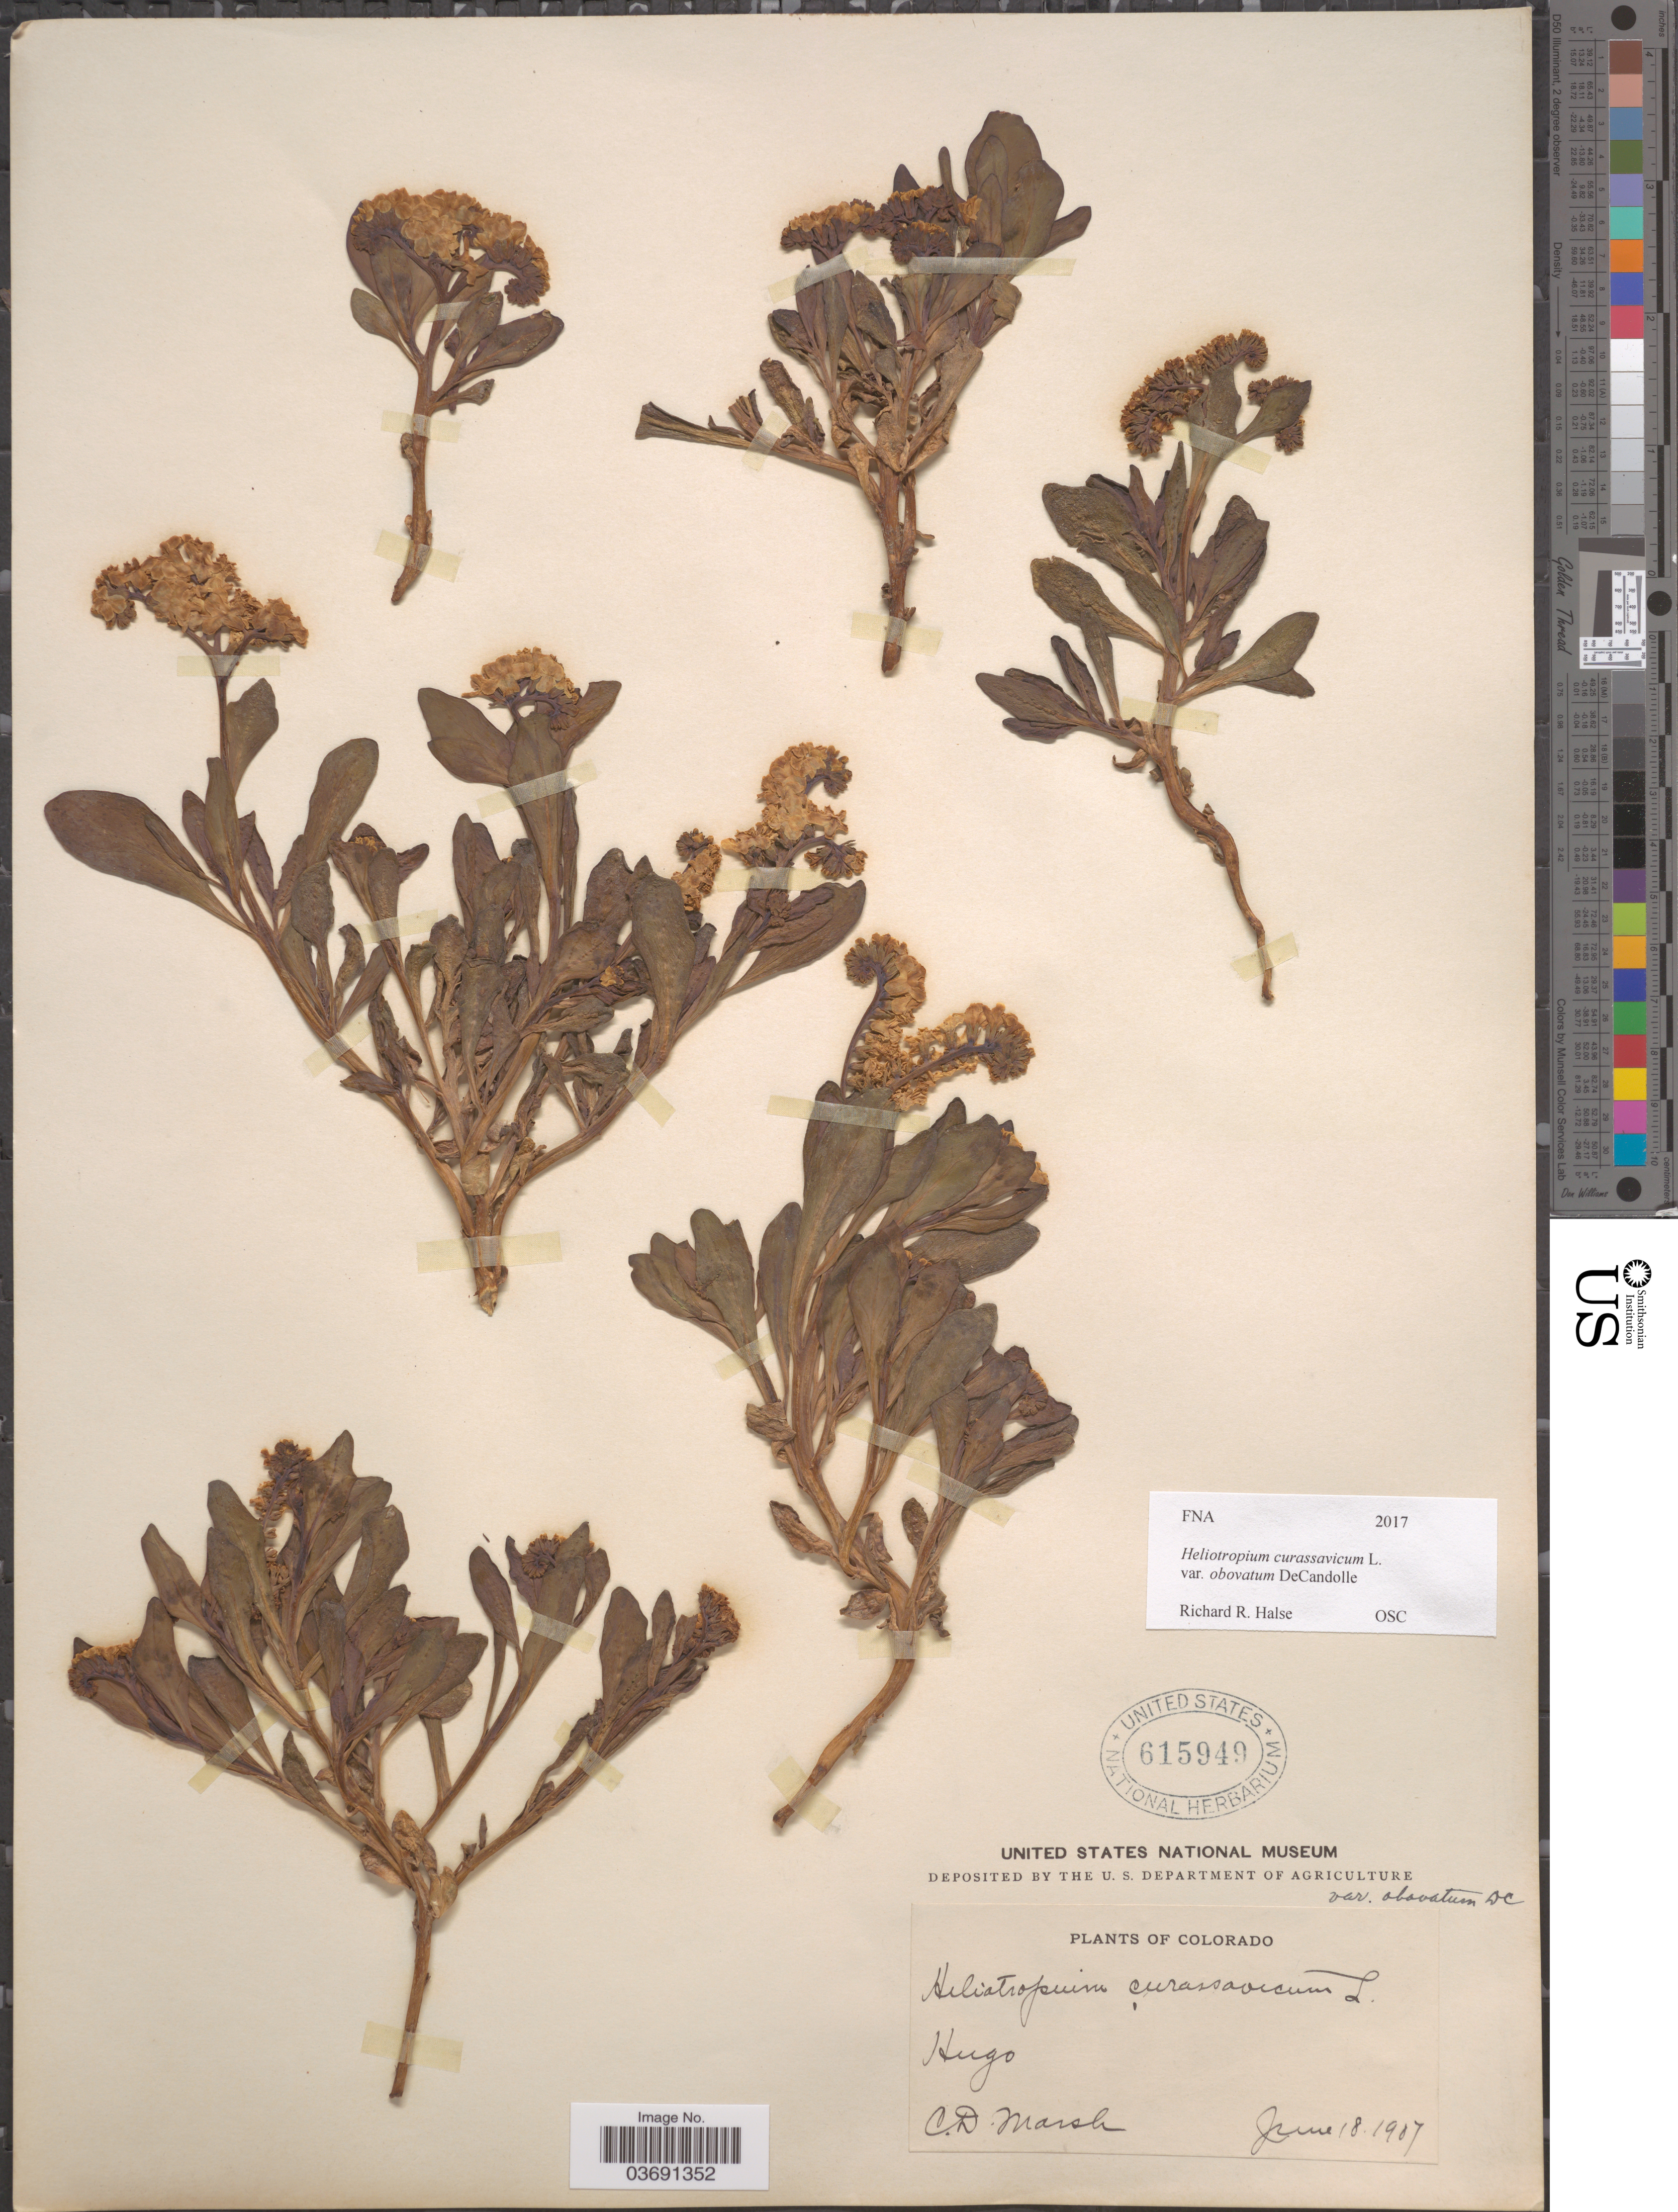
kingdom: Plantae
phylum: Tracheophyta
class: Magnoliopsida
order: Boraginales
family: Heliotropiaceae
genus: Heliotropium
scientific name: Heliotropium curassavicum subsp. obovatum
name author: (DC.) Á. Löve & D. Löve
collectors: C. D. Marsh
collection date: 1907-06-18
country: United States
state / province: Colorado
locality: Hugo.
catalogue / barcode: US 615949